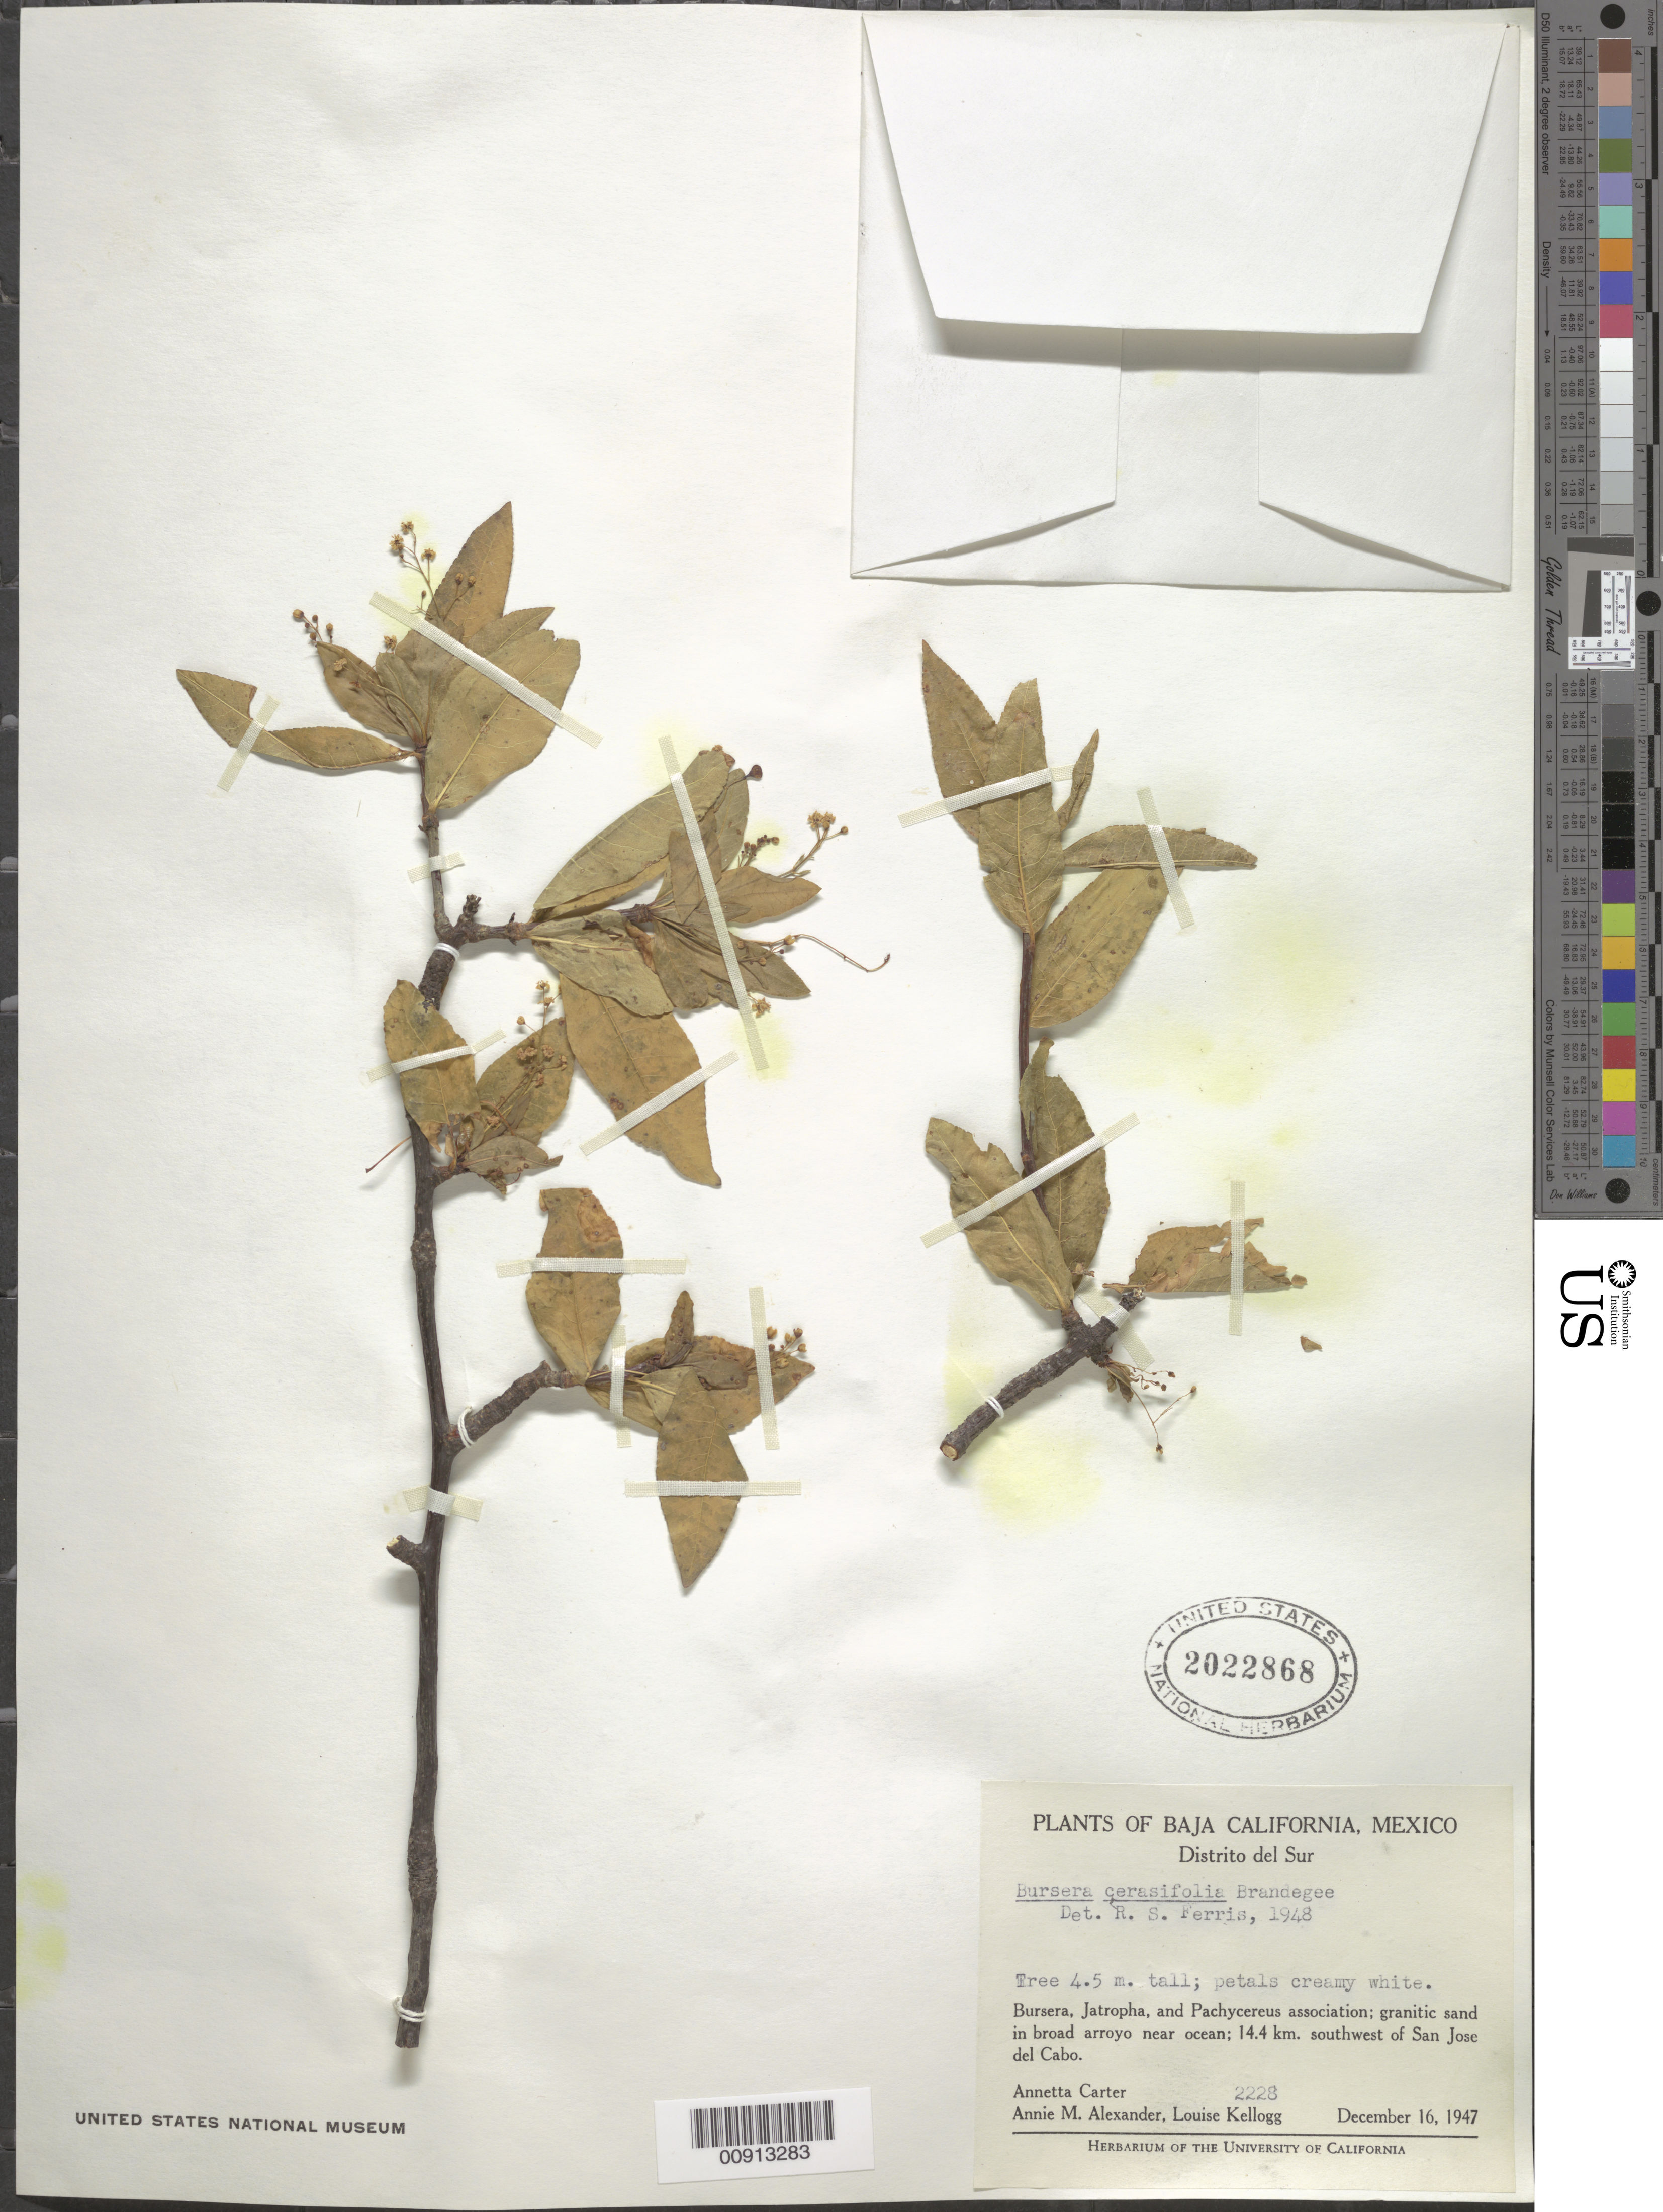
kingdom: Plantae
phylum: Tracheophyta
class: Magnoliopsida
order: Sapindales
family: Burseraceae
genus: Bursera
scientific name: Bursera cerasifolia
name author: Brandegee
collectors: A. Carter, A. M. Alexander & L. Kellogg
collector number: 2228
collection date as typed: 16 Dec 1947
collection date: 1947-12-16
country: Mexico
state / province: Baja California Sur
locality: Broad arroyo near ocean; 14.4 km. southwest of San José del Cabo. Baja California. Distrito Sur.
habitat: Bursera, Jatropha, and Pachycereus association; granitic sand in broad arroyo near ocean.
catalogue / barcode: US 2022868